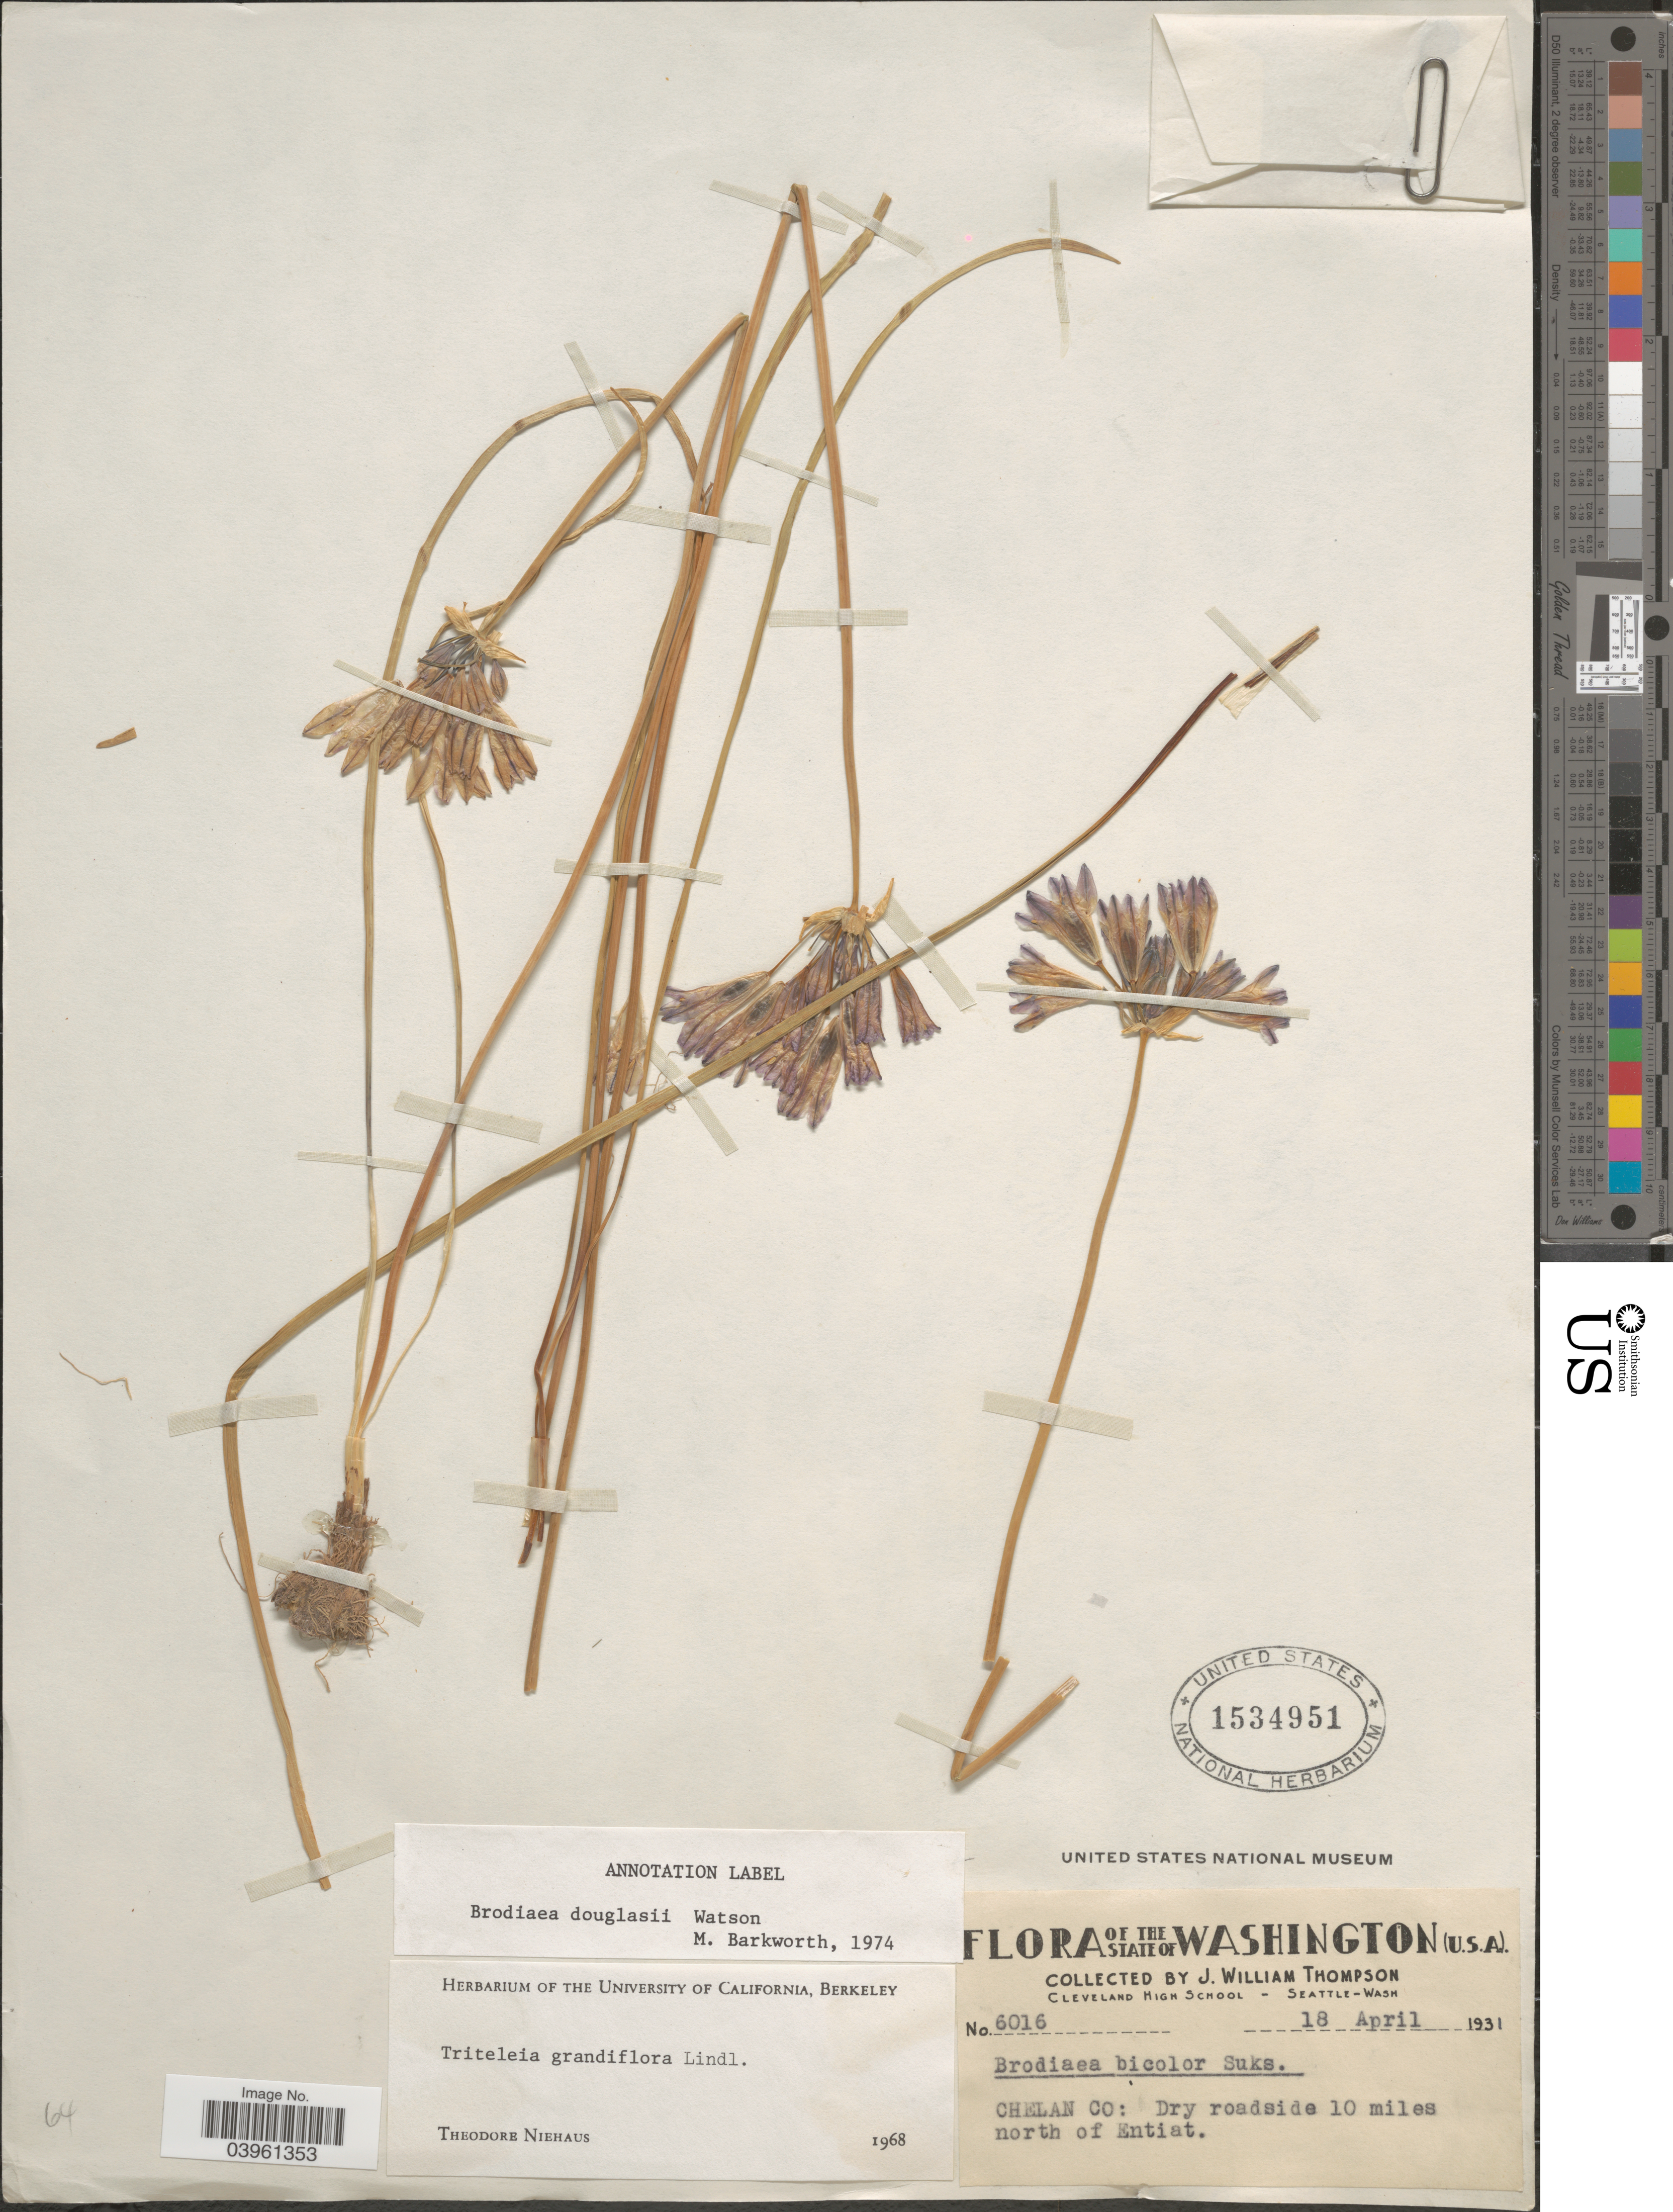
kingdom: Plantae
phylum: Tracheophyta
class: Liliopsida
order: Asparagales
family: Asparagaceae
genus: Triteleia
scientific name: Triteleia grandiflora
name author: Lindl.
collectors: J. W. Thompson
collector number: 6016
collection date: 1931-04-18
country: United States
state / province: Washington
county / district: Chelan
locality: Chelan Co: Dry roadside 10 miles north of Entiat.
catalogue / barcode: US 1534951